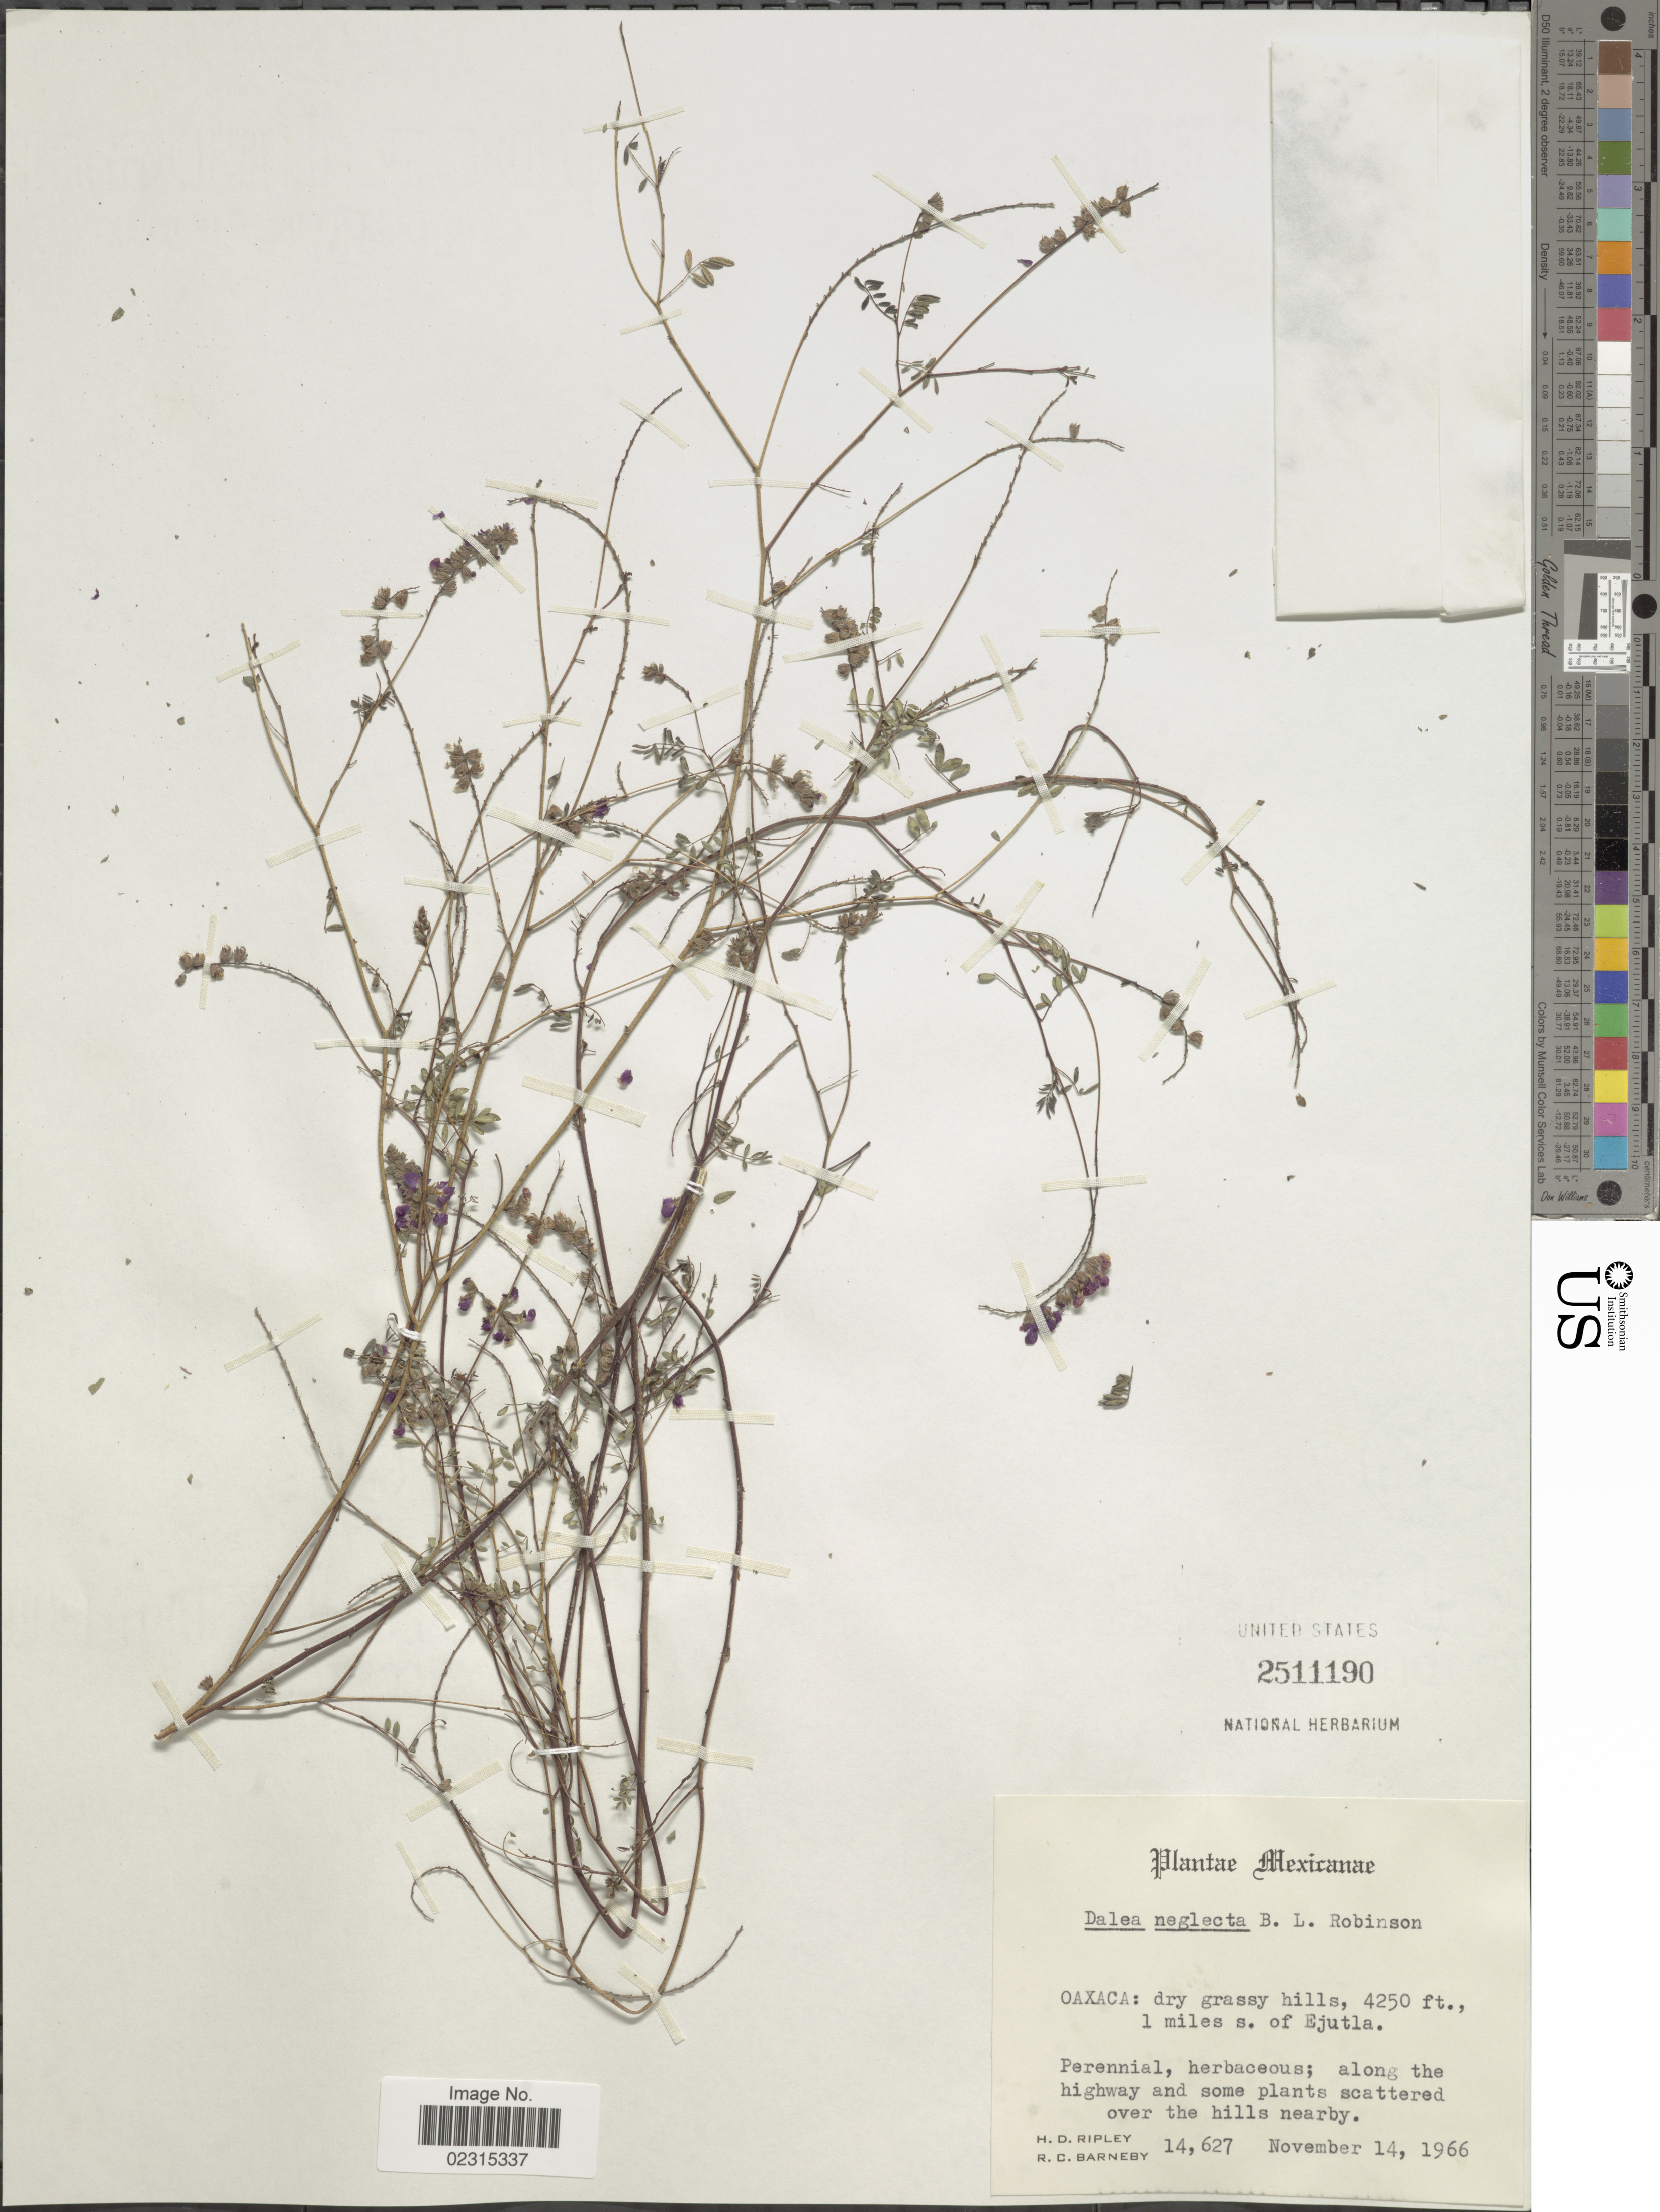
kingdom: Plantae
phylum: Tracheophyta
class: Magnoliopsida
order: Fabales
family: Fabaceae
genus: Marina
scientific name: Marina neglecta var. neglecta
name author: (B.L. Rob.) Barneby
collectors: H. Ripley & R. C. Barneby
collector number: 14627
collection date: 1966-11-14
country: Mexico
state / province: Oaxaca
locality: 1 miles s. of Ejutla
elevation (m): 1295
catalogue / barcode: US 2511190